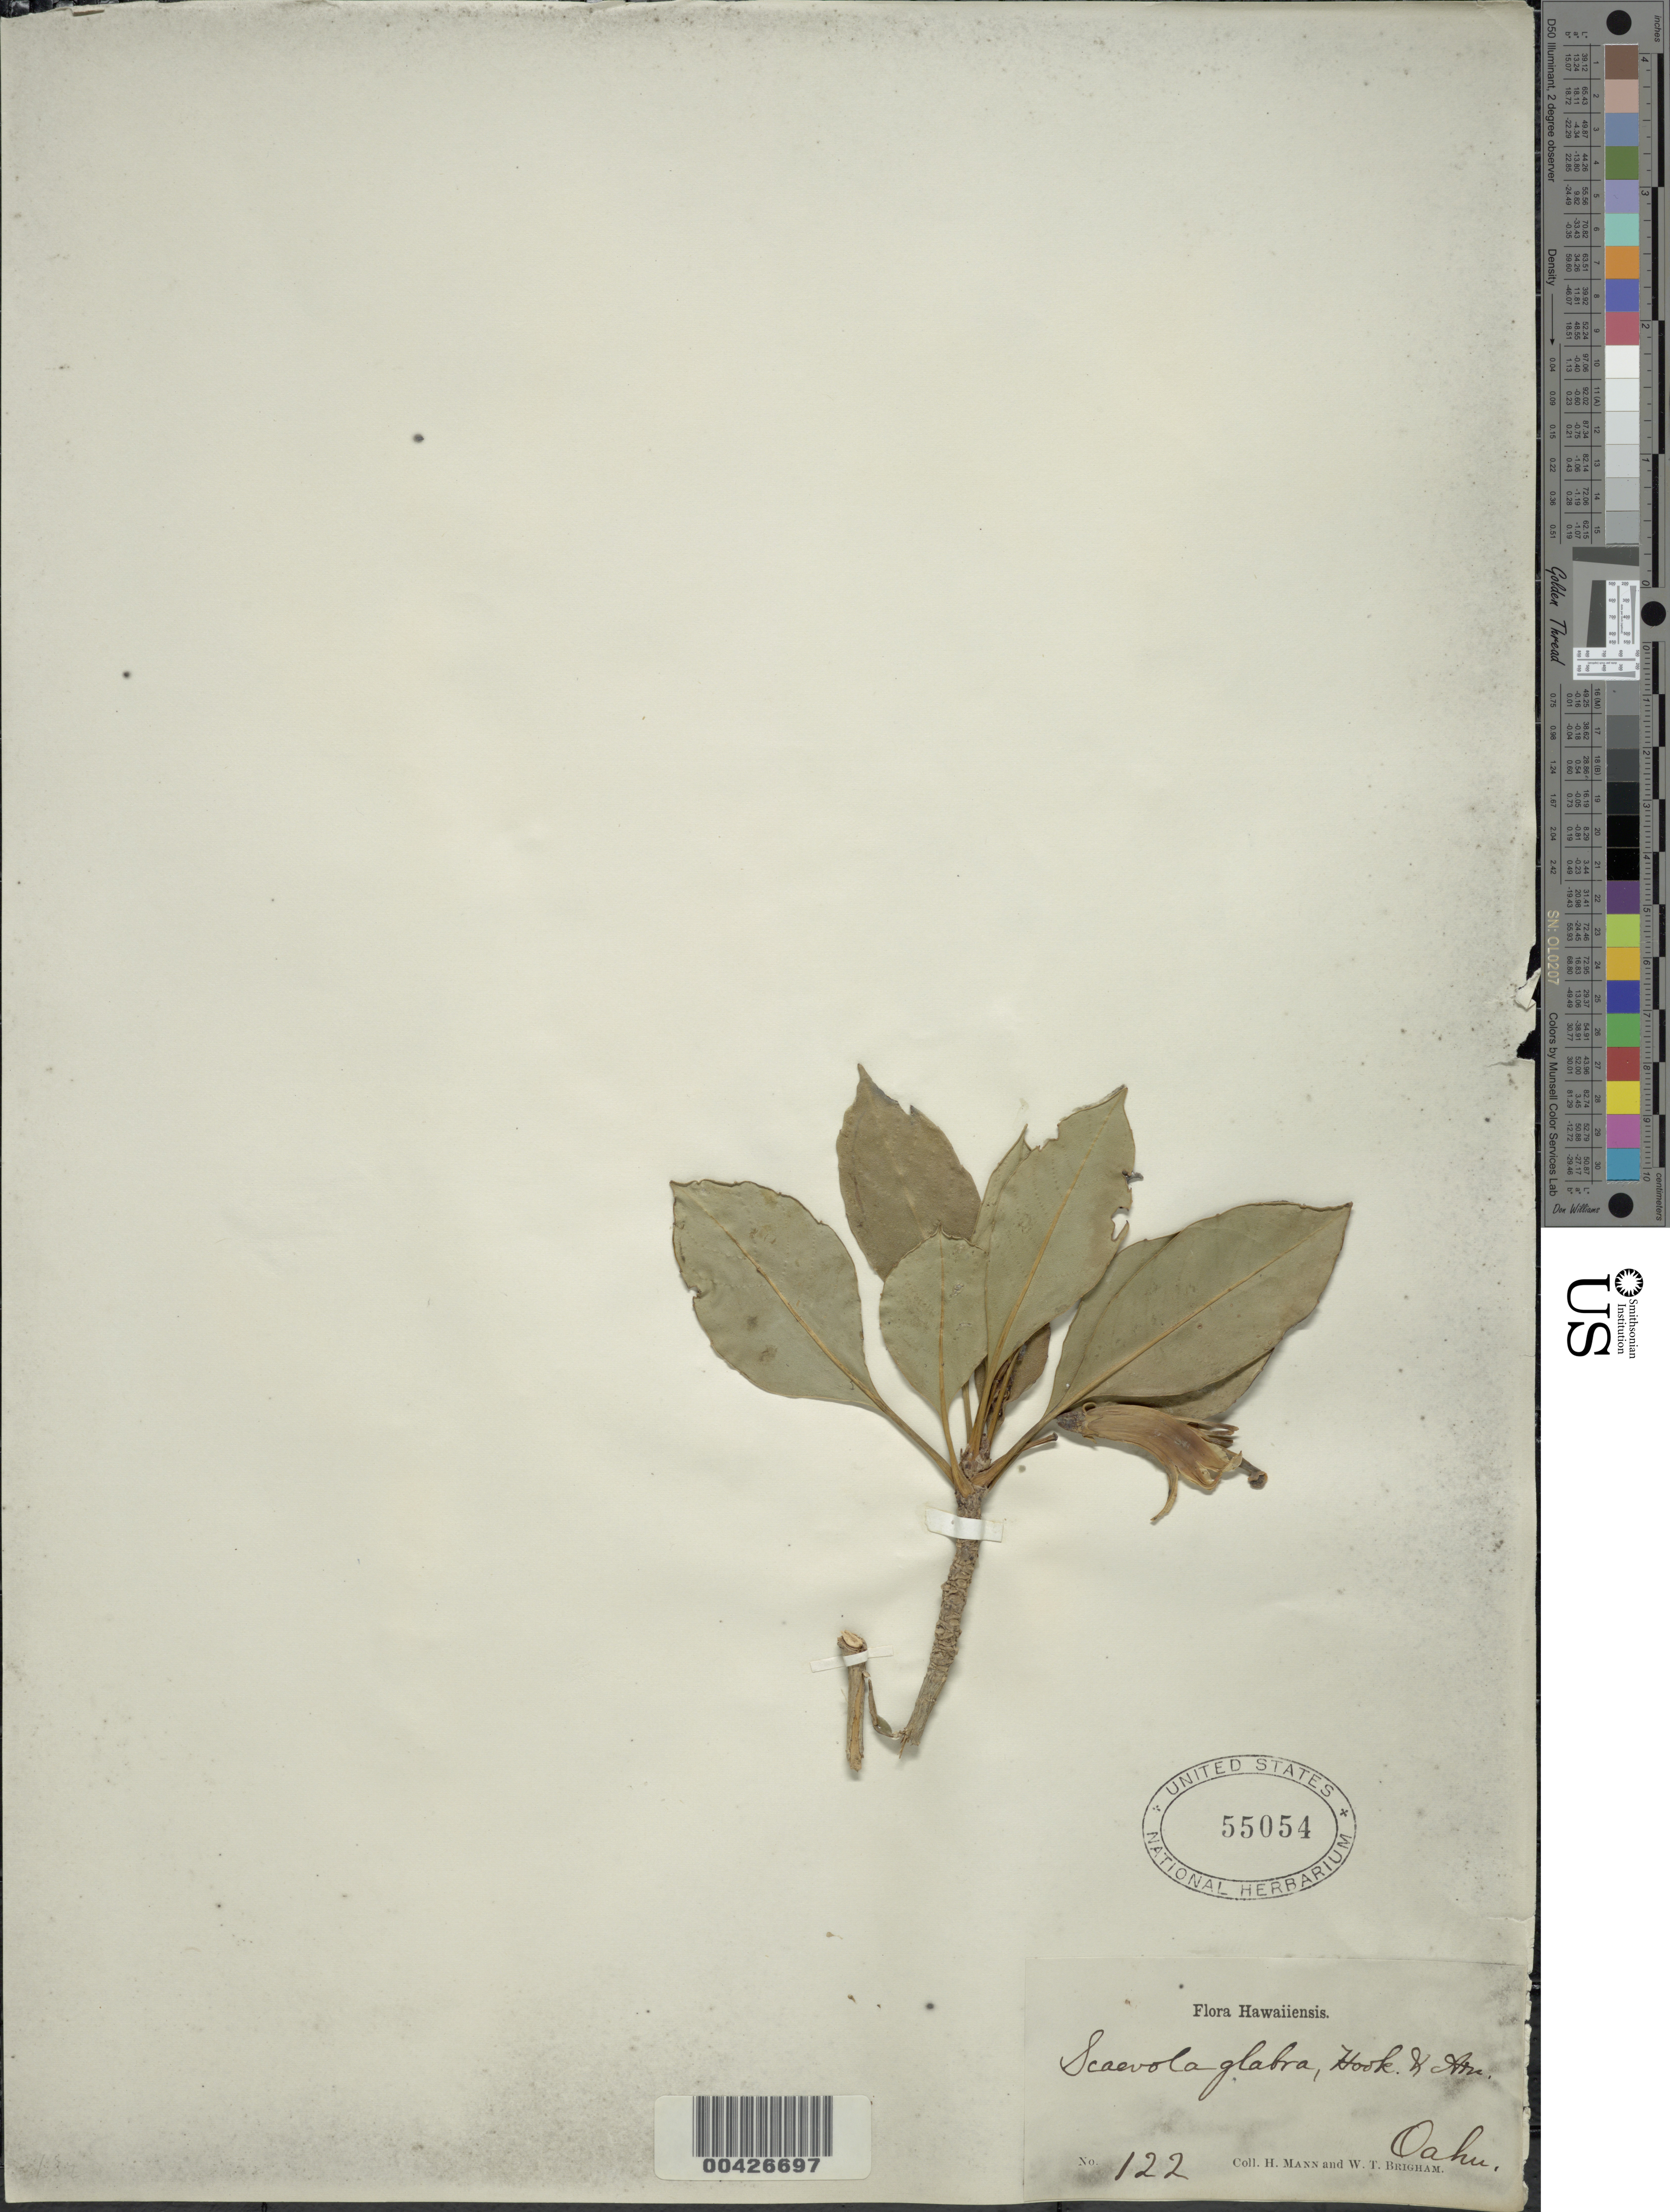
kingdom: Plantae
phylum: Tracheophyta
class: Magnoliopsida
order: Asterales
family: Goodeniaceae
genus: Scaevola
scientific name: Scaevola glabra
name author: Hook. & Arn.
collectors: H. Mann & W. T. Brigham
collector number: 122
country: United States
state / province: Hawaii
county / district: Honolulu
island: Oahu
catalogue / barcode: US 55054